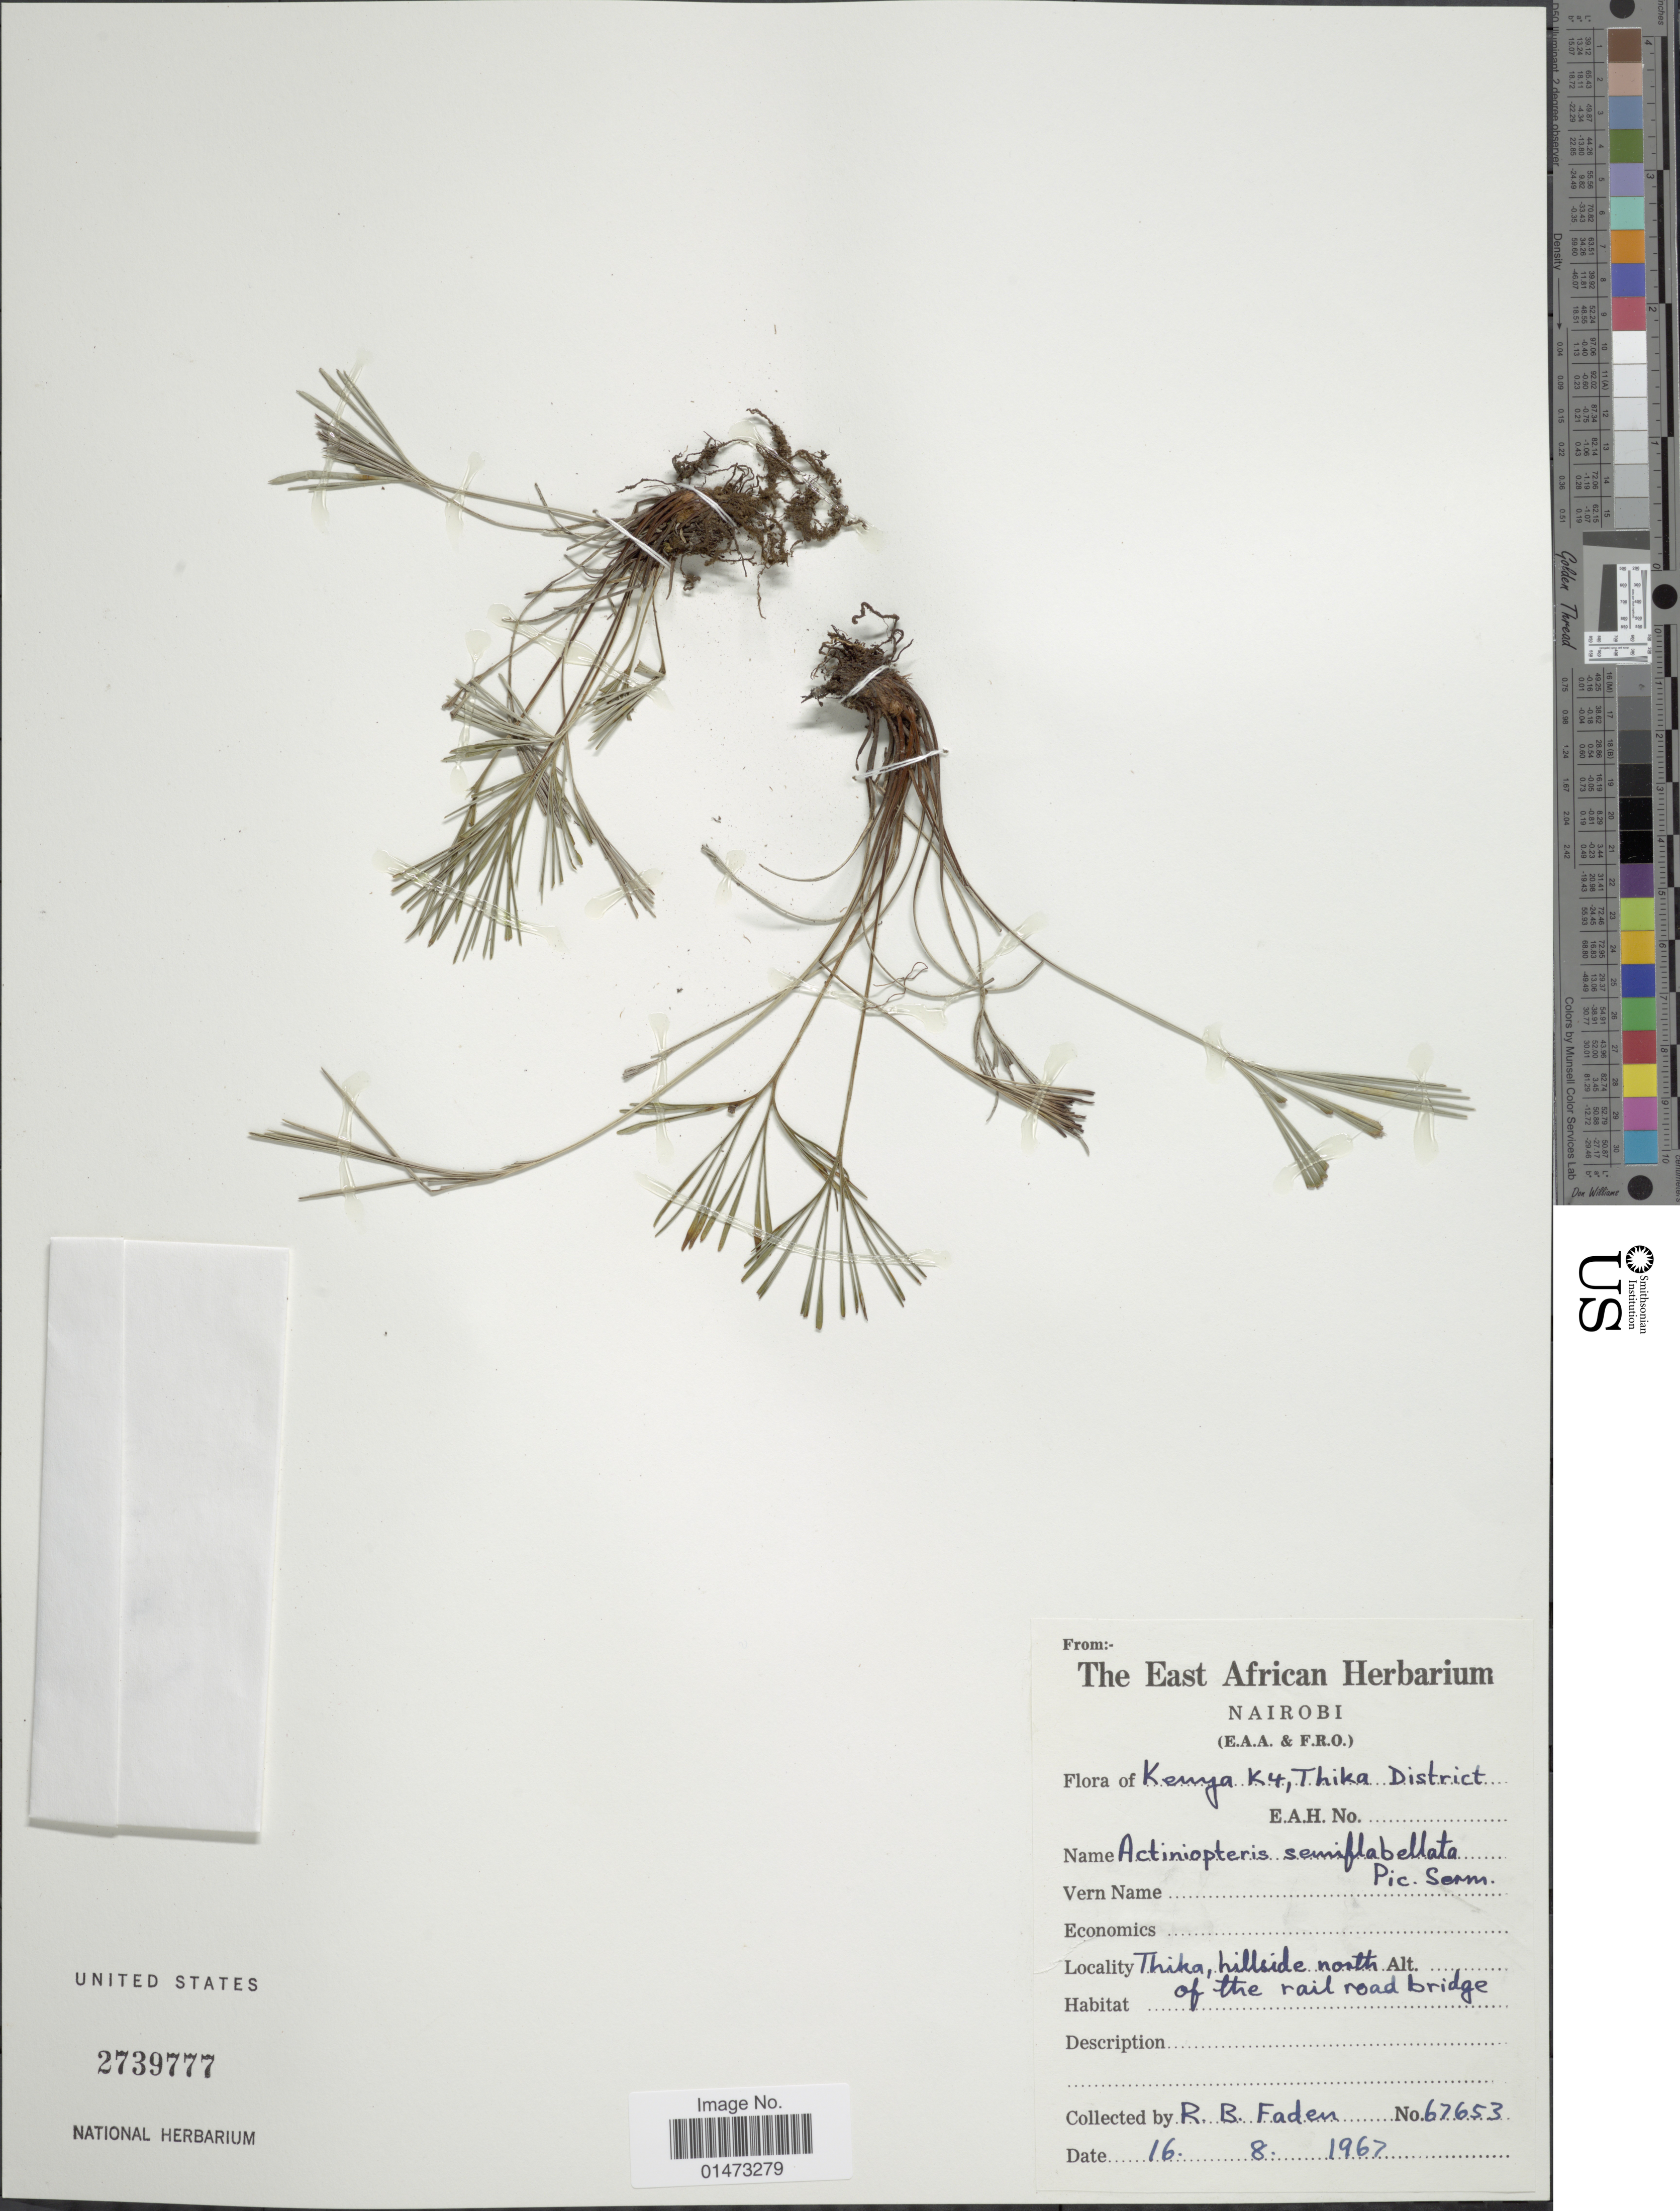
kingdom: Plantae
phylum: Tracheophyta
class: Polypodiopsida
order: Polypodiales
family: Pteridaceae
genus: Actiniopteris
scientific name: Actiniopteris semiflabellata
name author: Pic. Serm.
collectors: R. B. Faden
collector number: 67653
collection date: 1967-08-16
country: Kenya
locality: Kenya K4, Thika District, hillside north of the rail road bridge.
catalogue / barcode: US 2739777